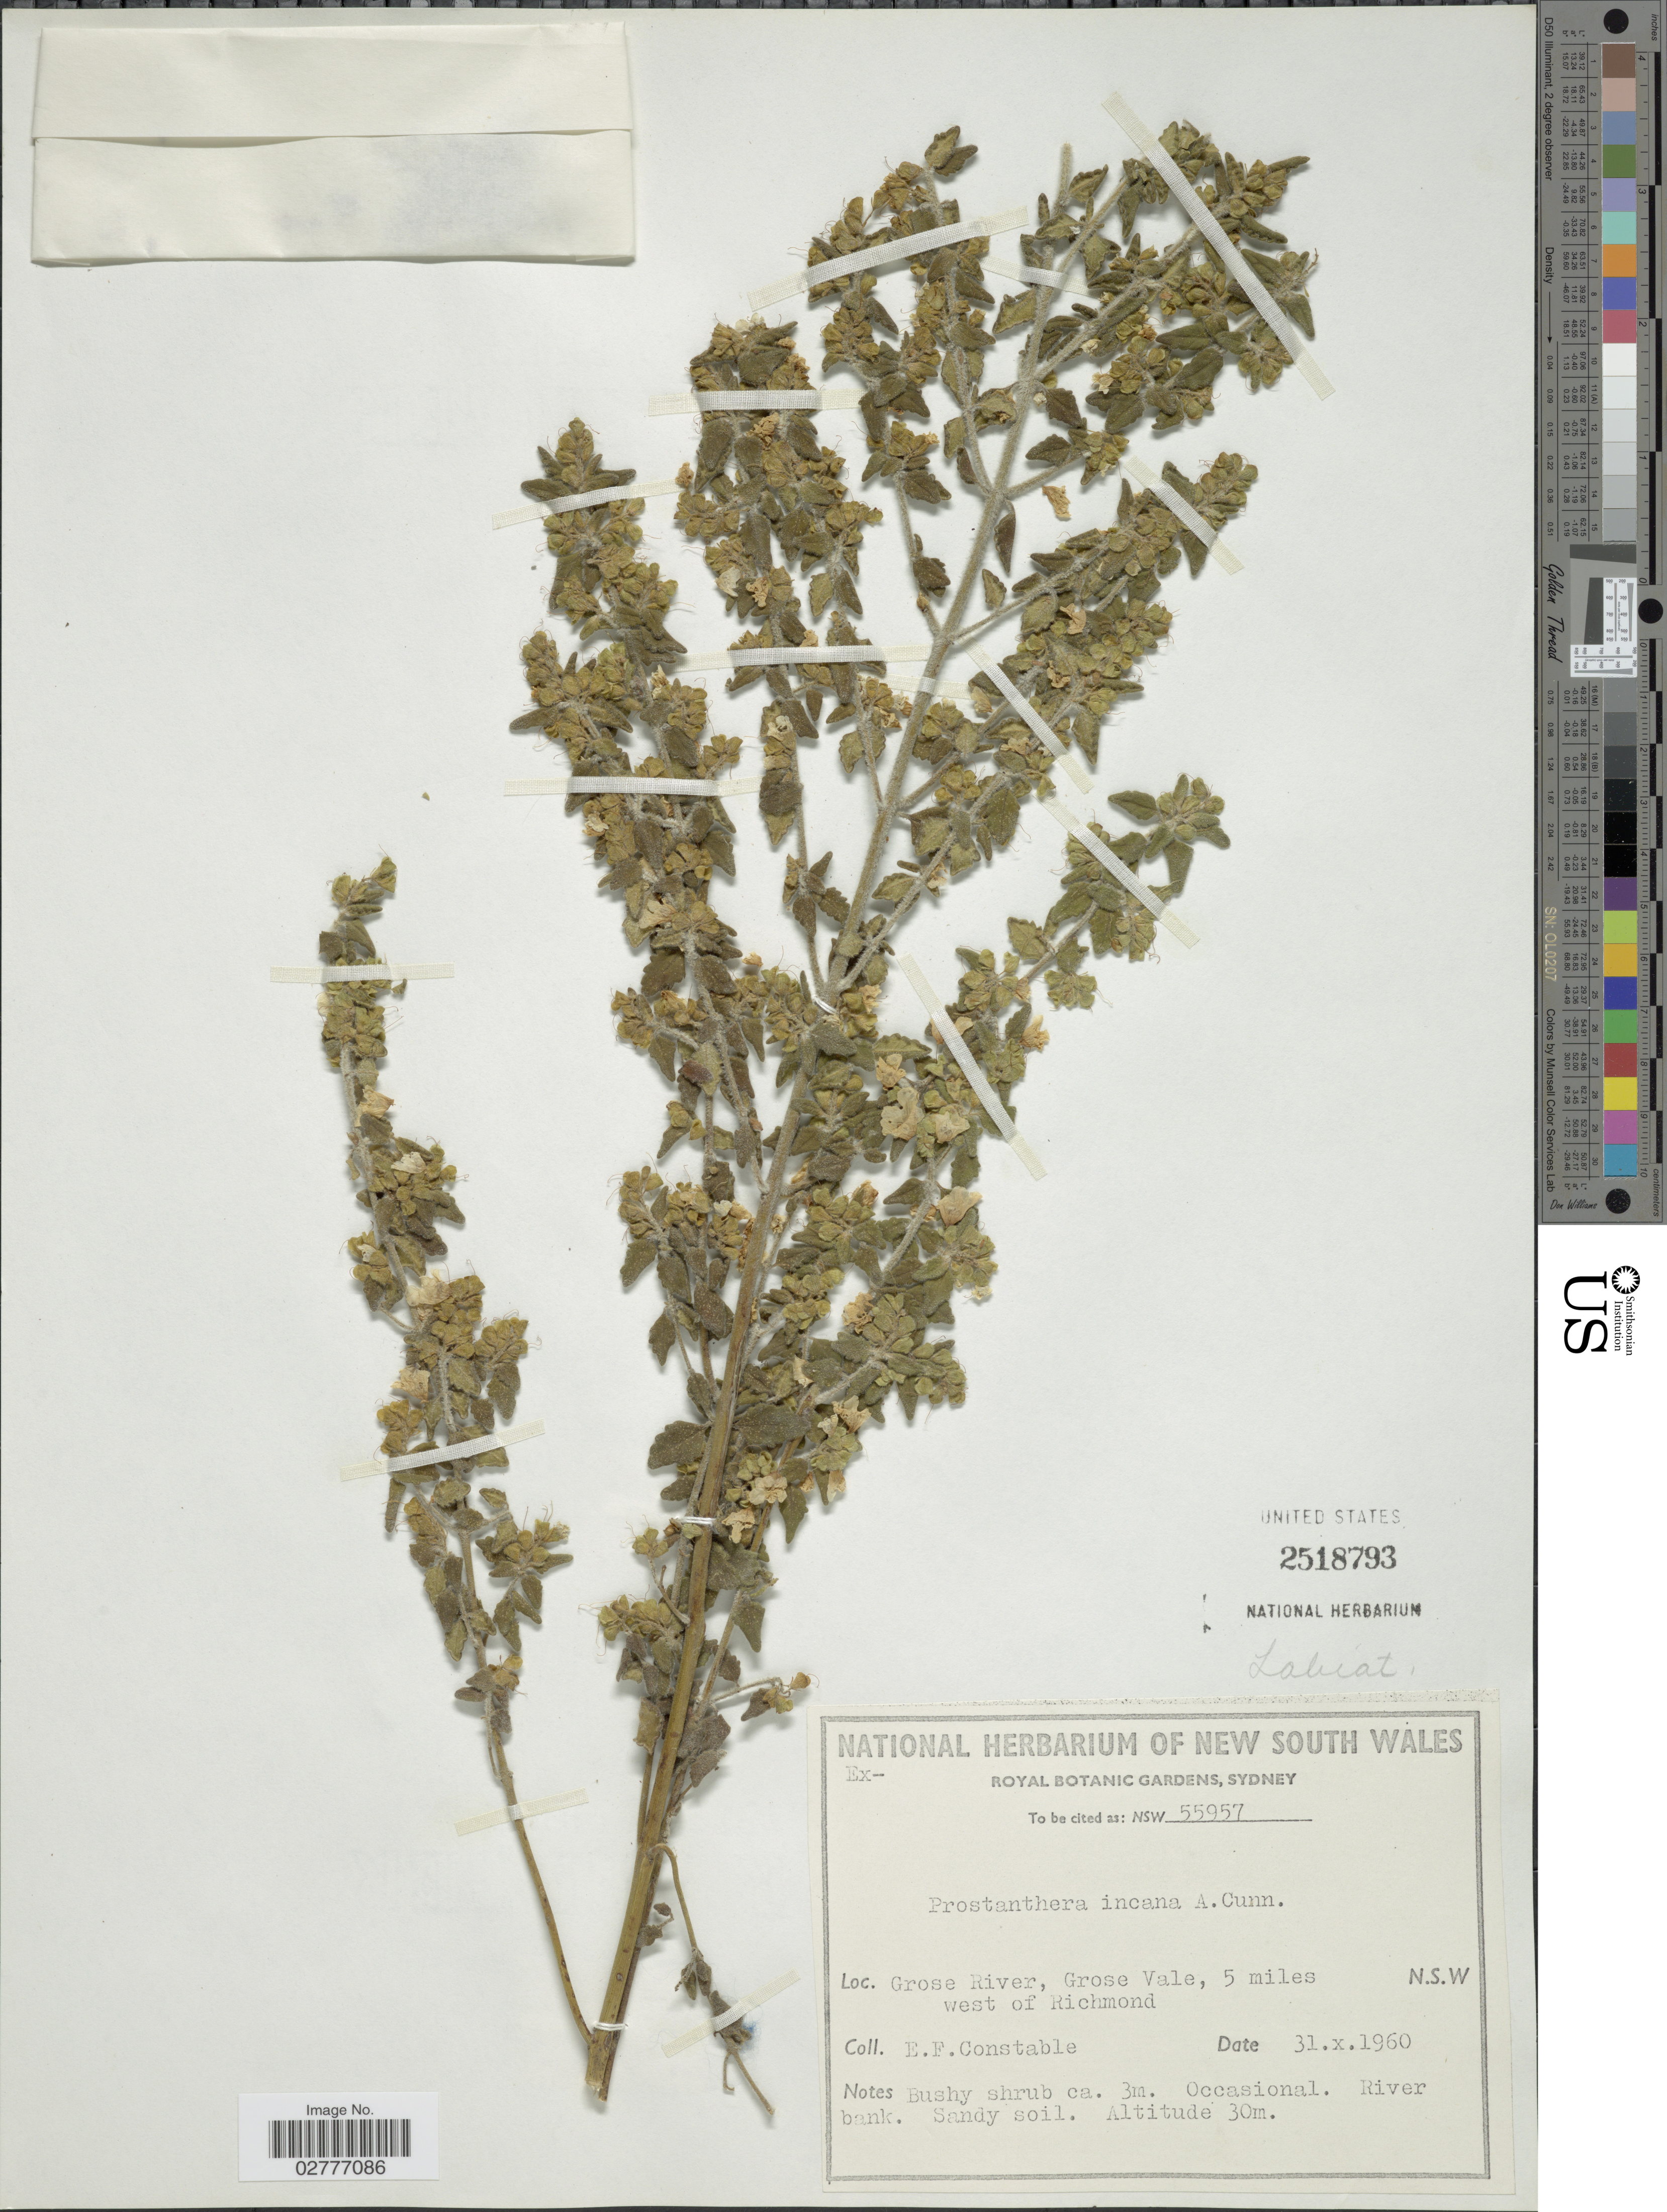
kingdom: Plantae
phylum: Tracheophyta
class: Magnoliopsida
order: Lamiales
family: Lamiaceae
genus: Prostanthera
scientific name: Prostanthera incana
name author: A. Cunn. ex Benth.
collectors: E. F. Constable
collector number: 55957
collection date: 1960-10-31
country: Australia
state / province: New South Wales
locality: Grose River, Grose Vale, 5 miles west of Richmond.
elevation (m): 30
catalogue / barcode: US 2518793